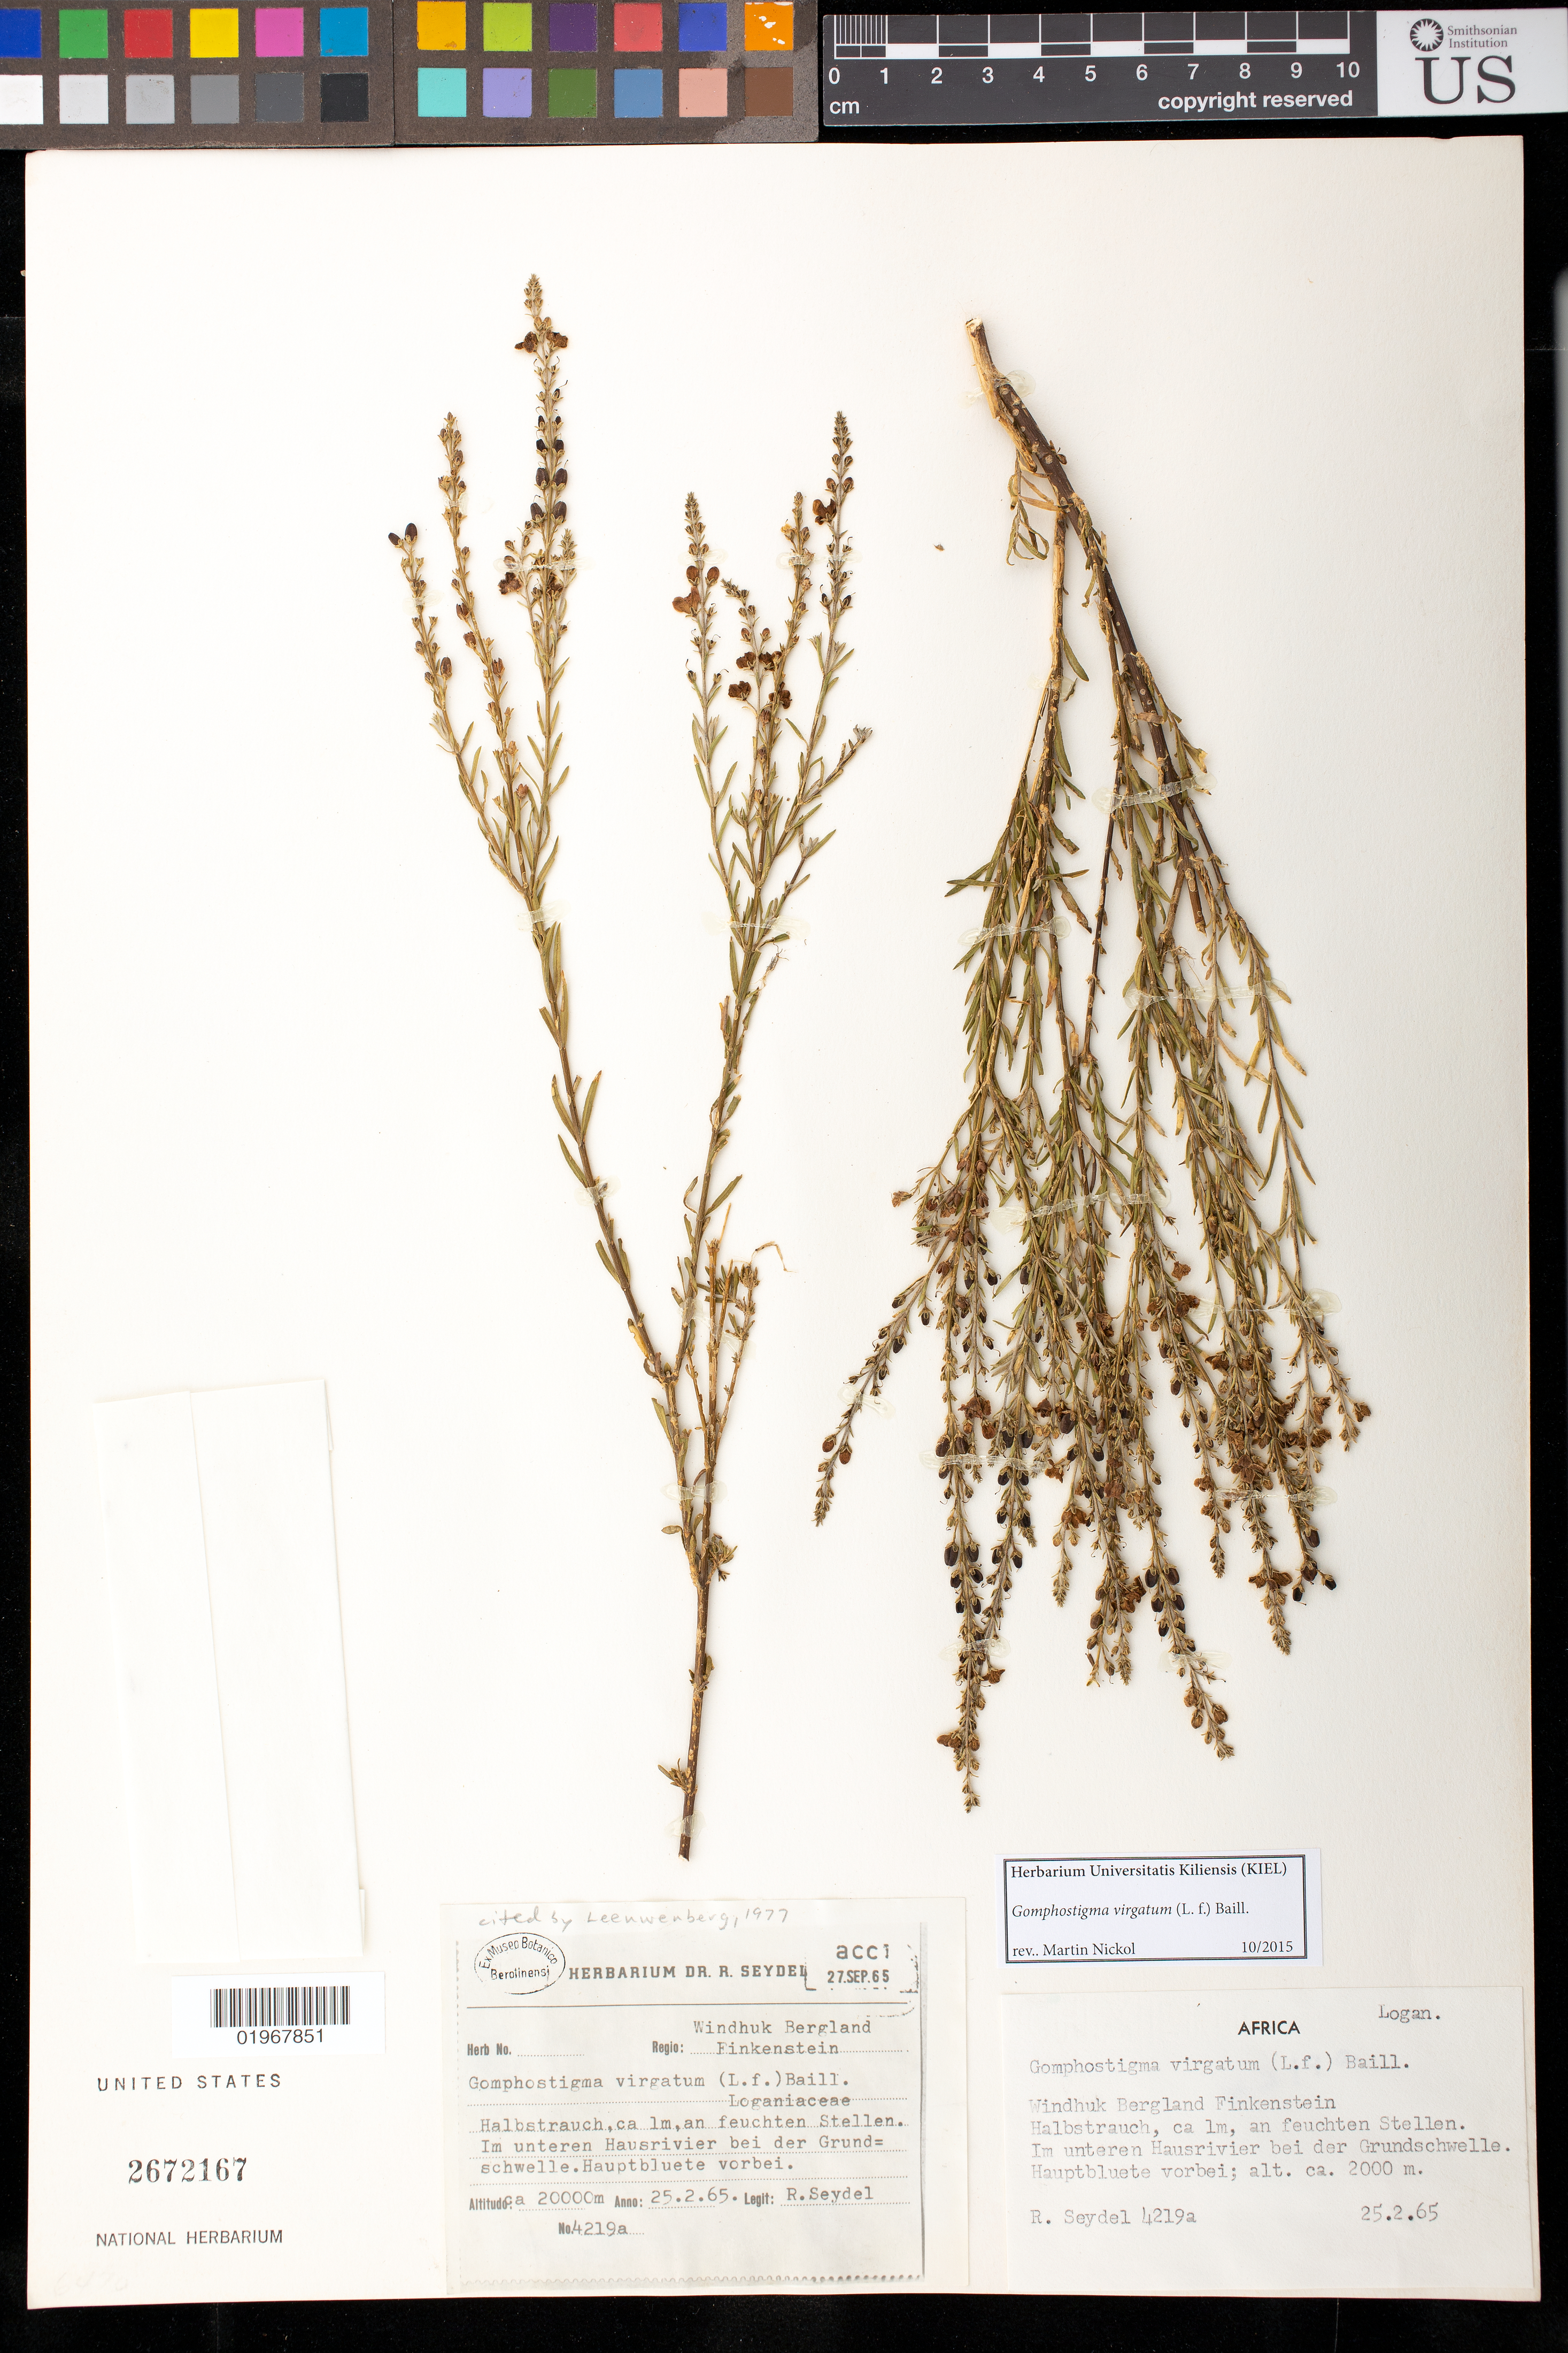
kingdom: Plantae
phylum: Tracheophyta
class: Magnoliopsida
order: Lamiales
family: Scrophulariaceae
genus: Gomphostigma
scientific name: Gomphostigma virgatum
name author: (L. f.) Baill.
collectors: R. Seydel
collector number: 4219a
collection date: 1965-02-25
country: Namibia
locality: Windhuk Bergland Finkenstein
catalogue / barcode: US 2672167